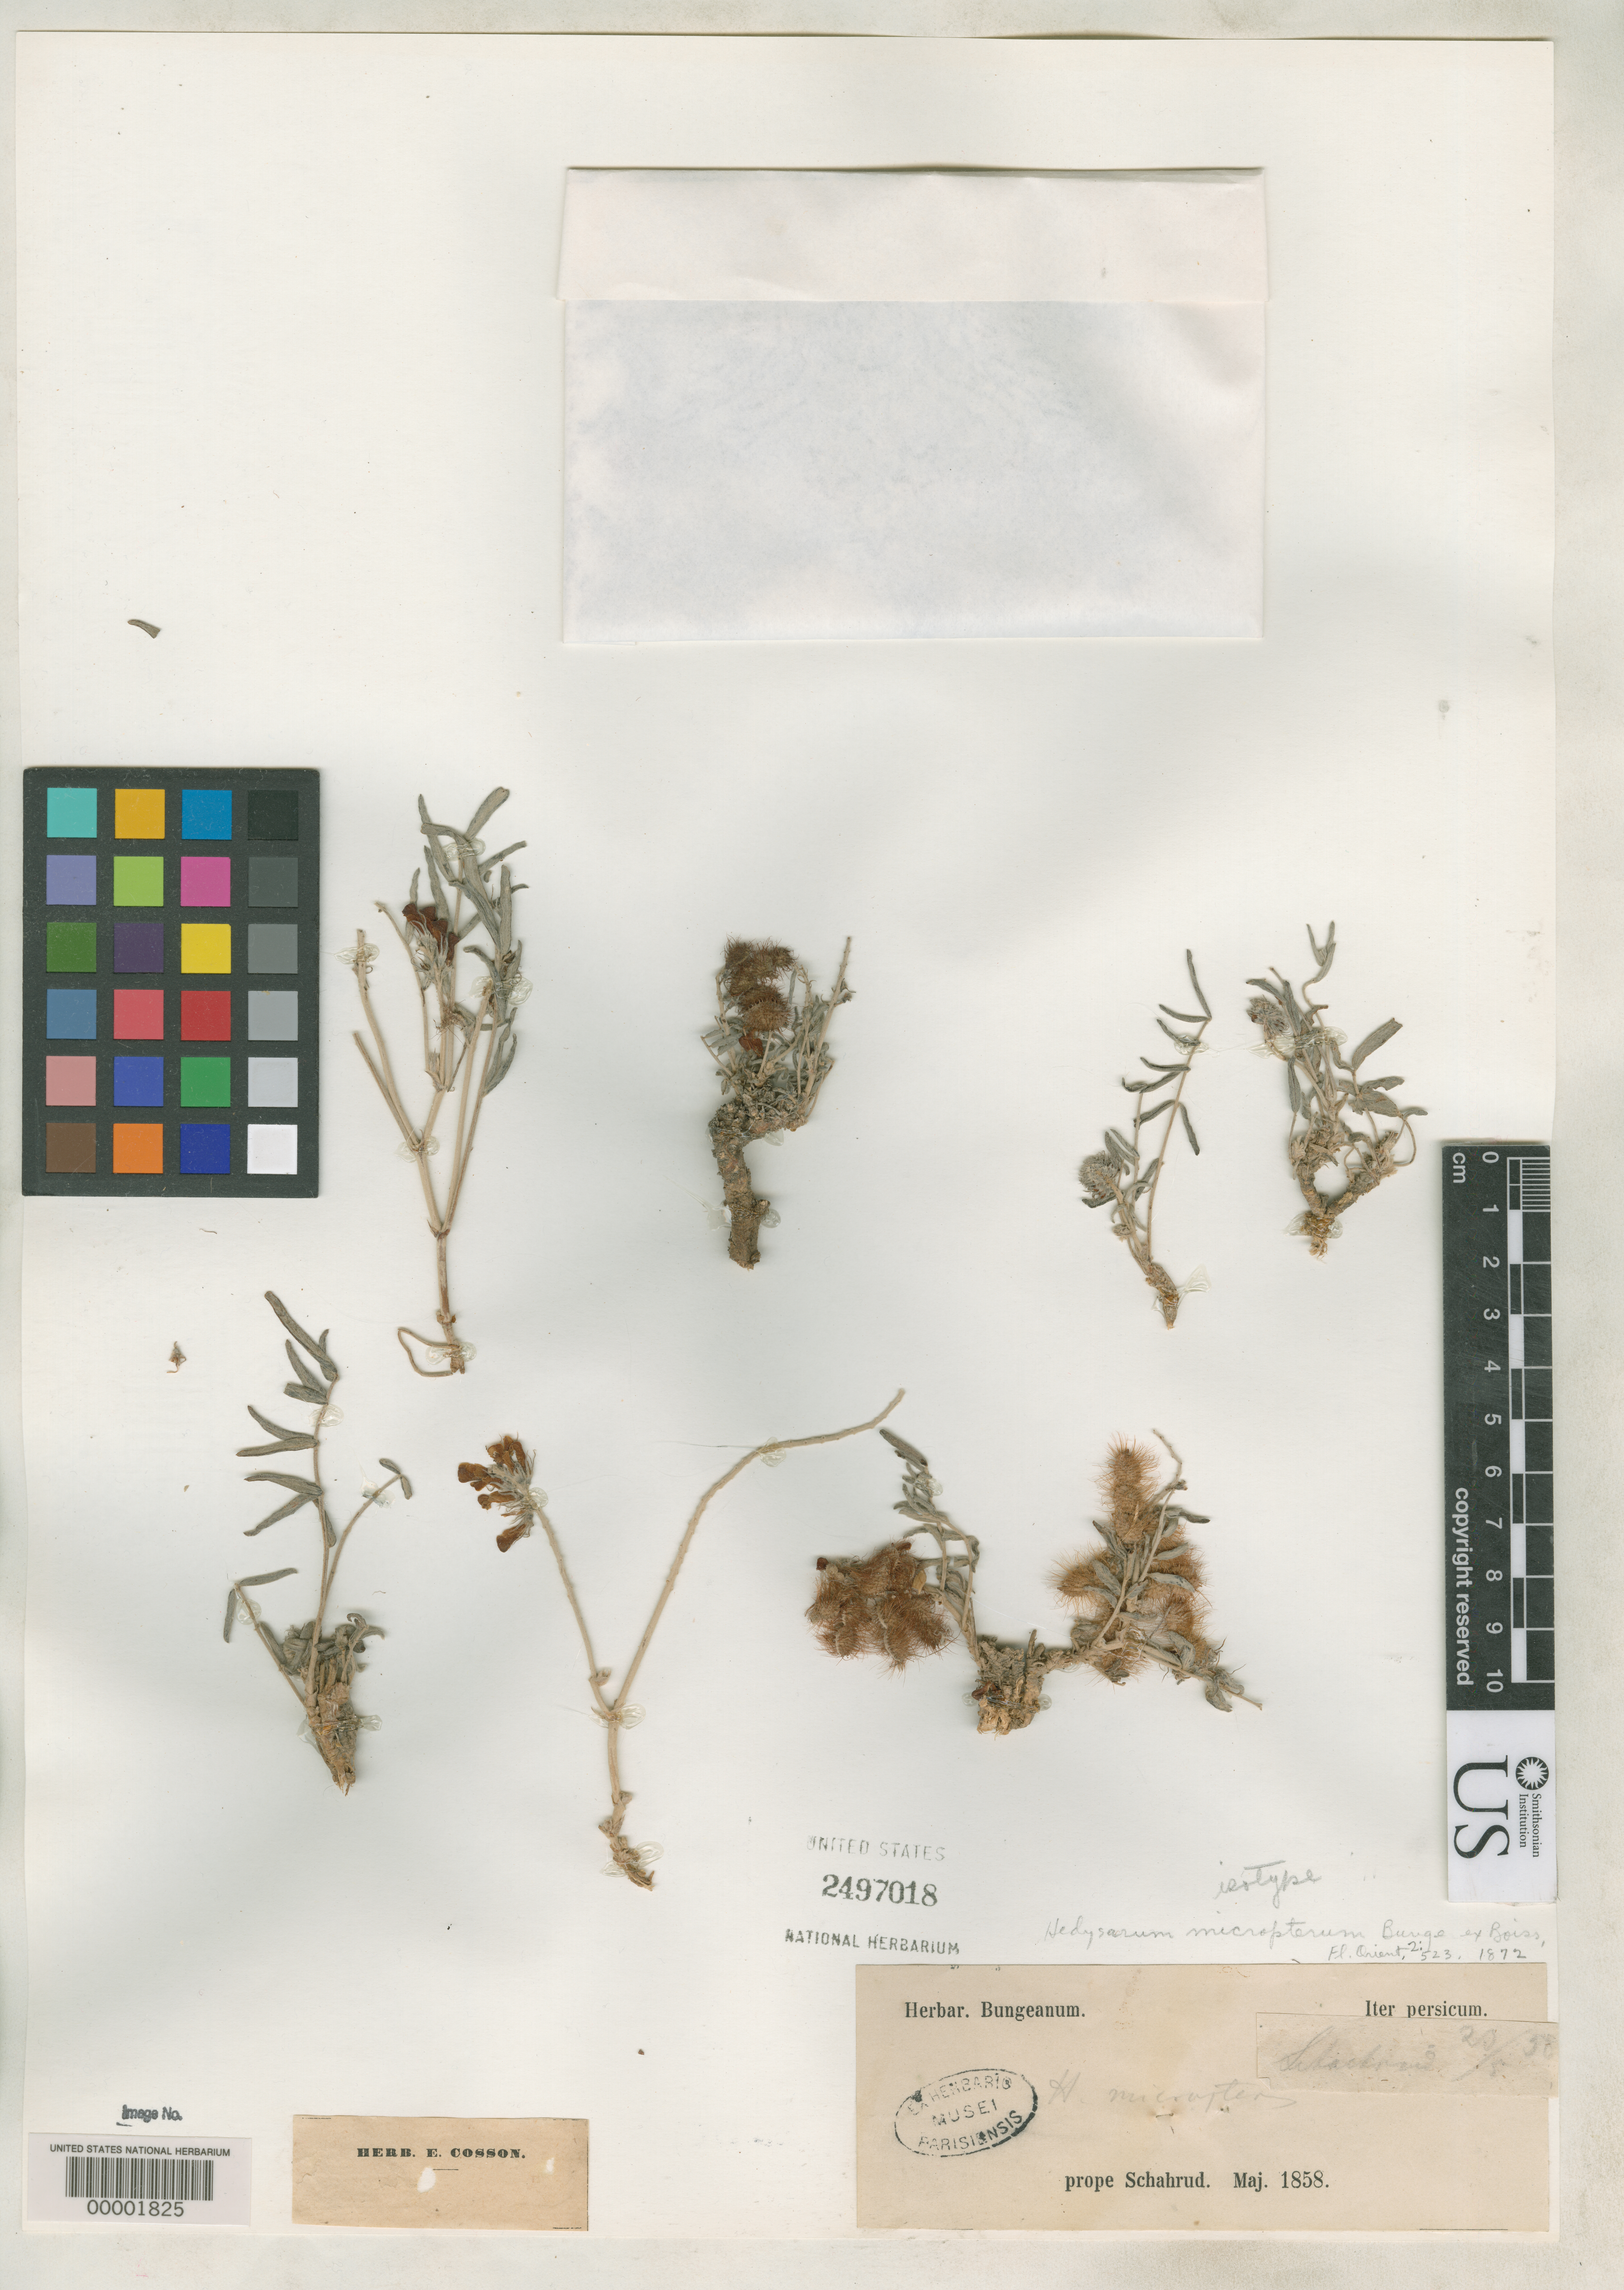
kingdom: Plantae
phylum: Tracheophyta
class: Magnoliopsida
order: Fabales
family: Fabaceae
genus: Hedysarum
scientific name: Hedysarum micropterum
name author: Bunge ex Boiss.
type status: Isotype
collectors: A. Bunge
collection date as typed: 20 May 1858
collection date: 1858-05-20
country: Iran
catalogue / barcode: US 2497018